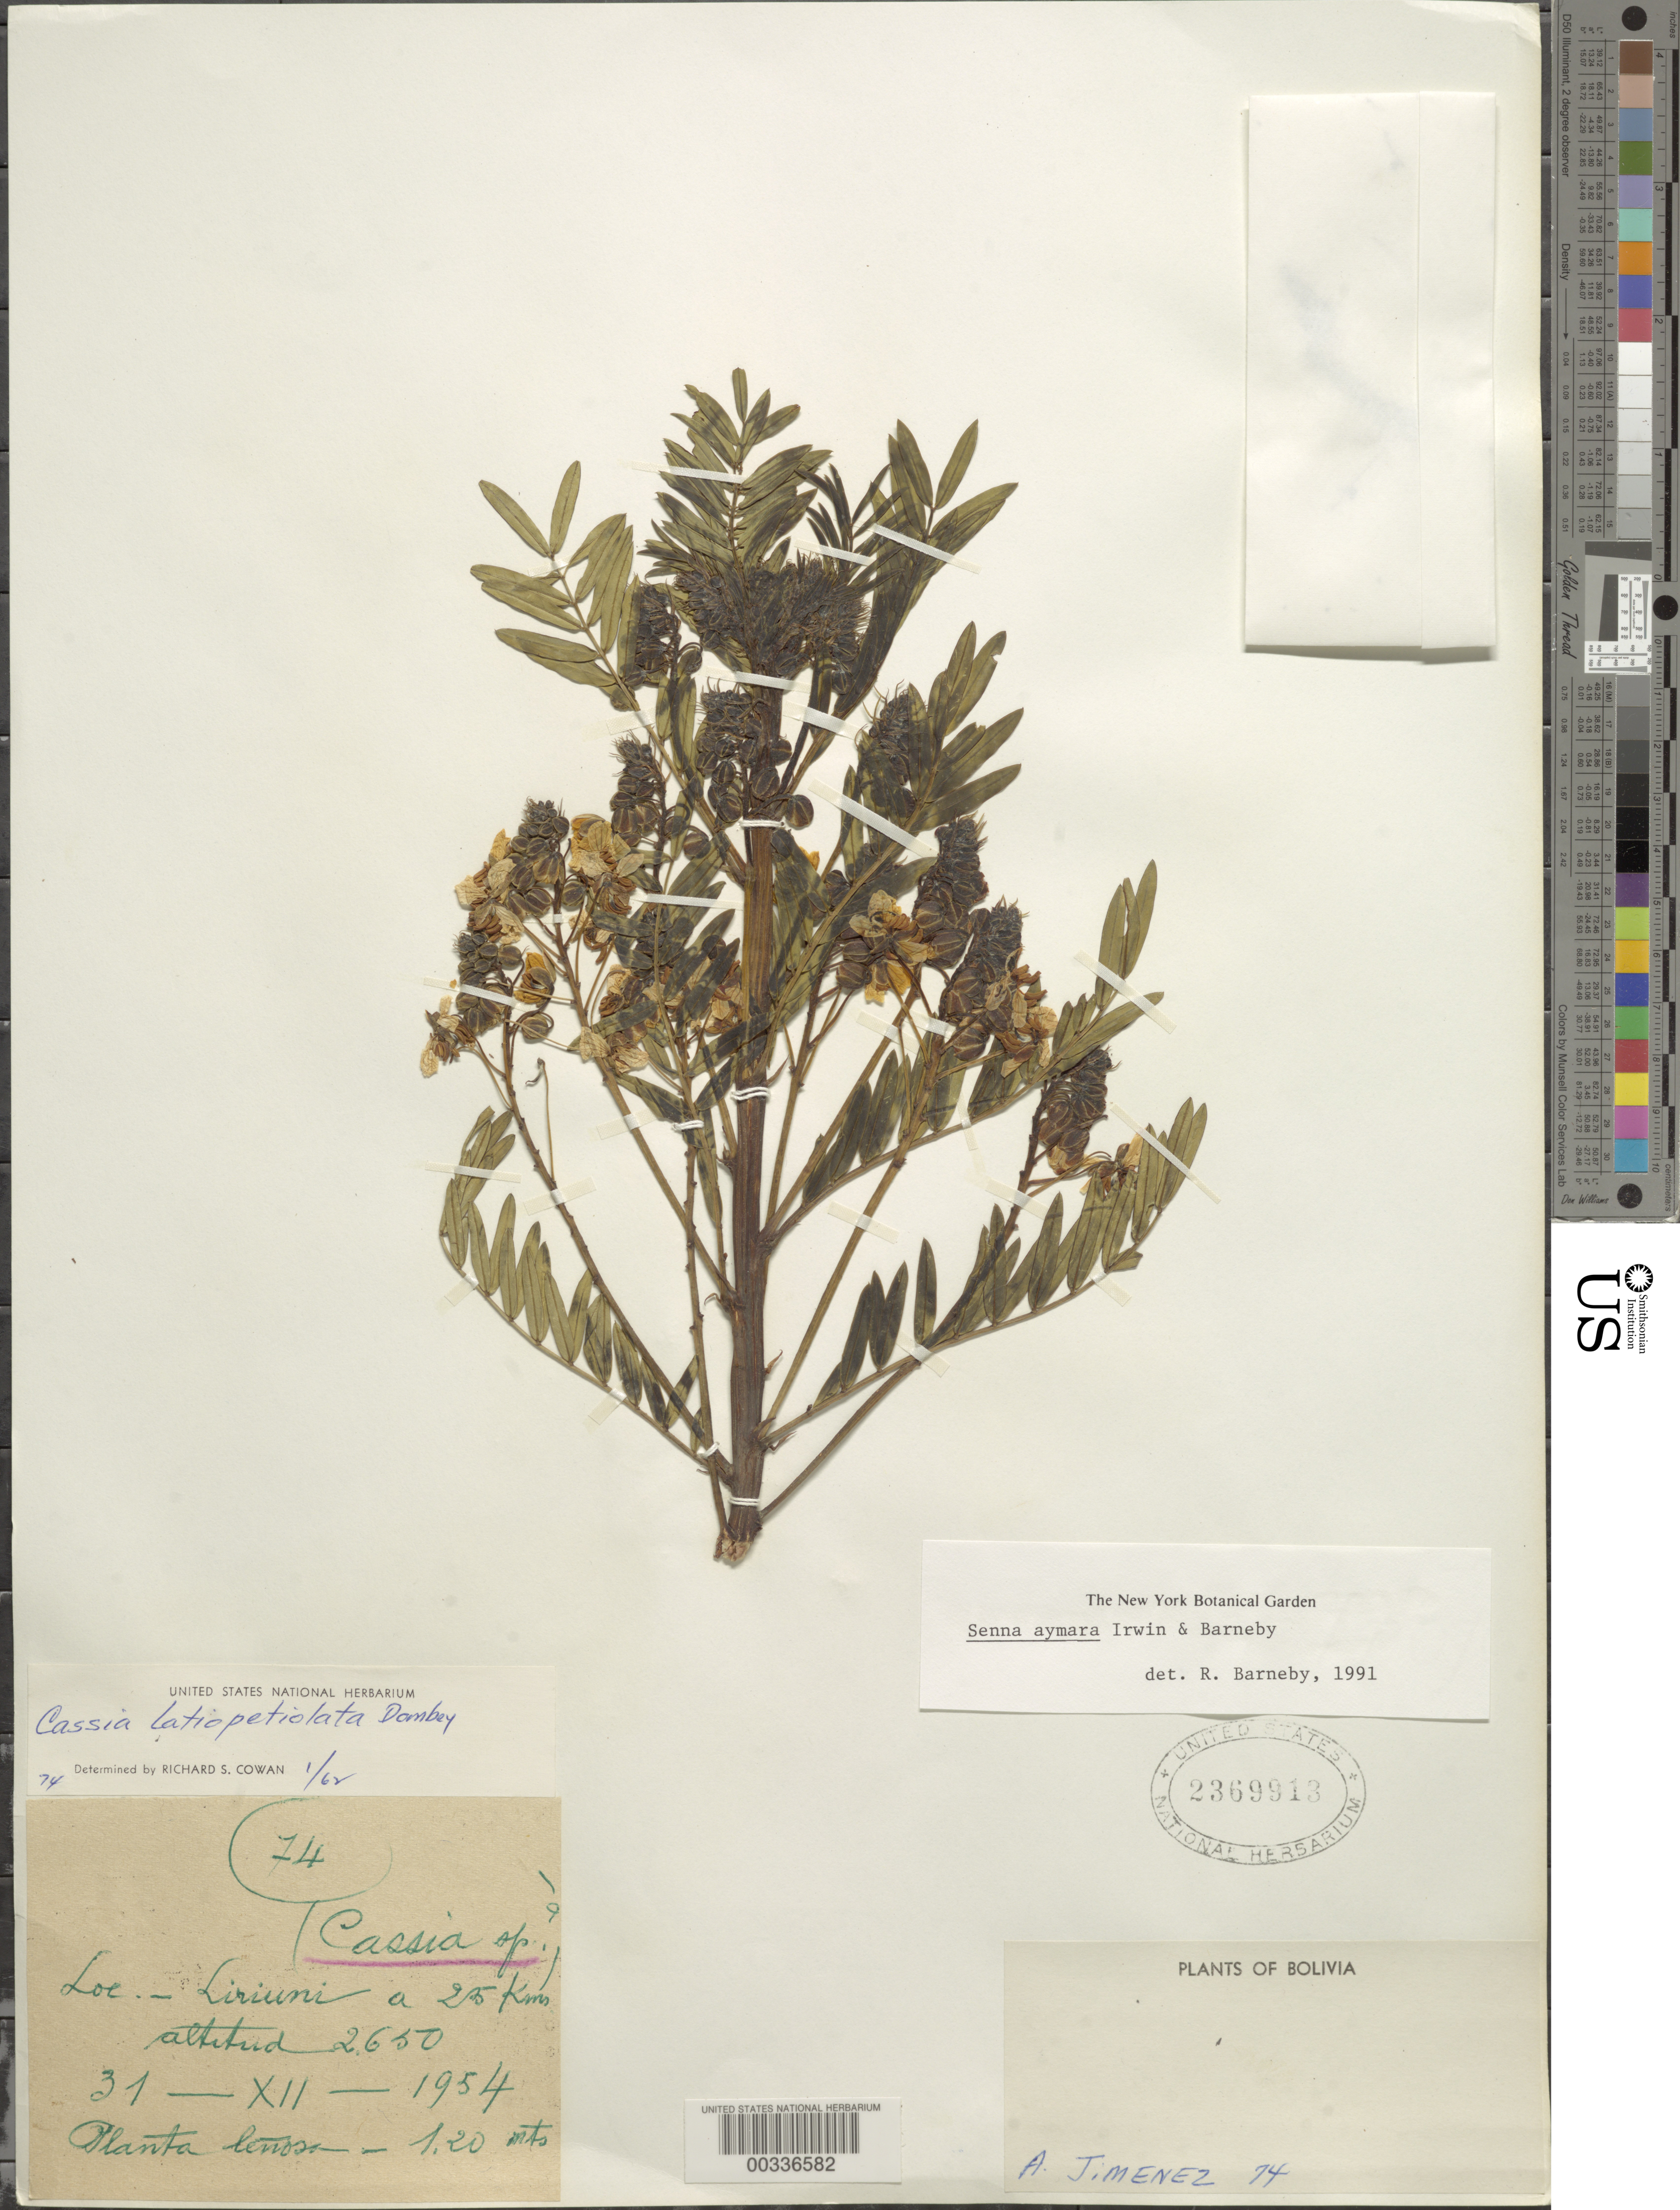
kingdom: Plantae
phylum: Tracheophyta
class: Magnoliopsida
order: Fabales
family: Fabaceae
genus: Senna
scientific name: Senna aymara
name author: H.S. Irwin & Barneby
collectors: A. Jimenez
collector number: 74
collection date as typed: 31 Dec 1954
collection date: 1954-12-31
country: Bolivia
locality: Liriuni, 25 km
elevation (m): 2650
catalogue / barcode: US 2369913